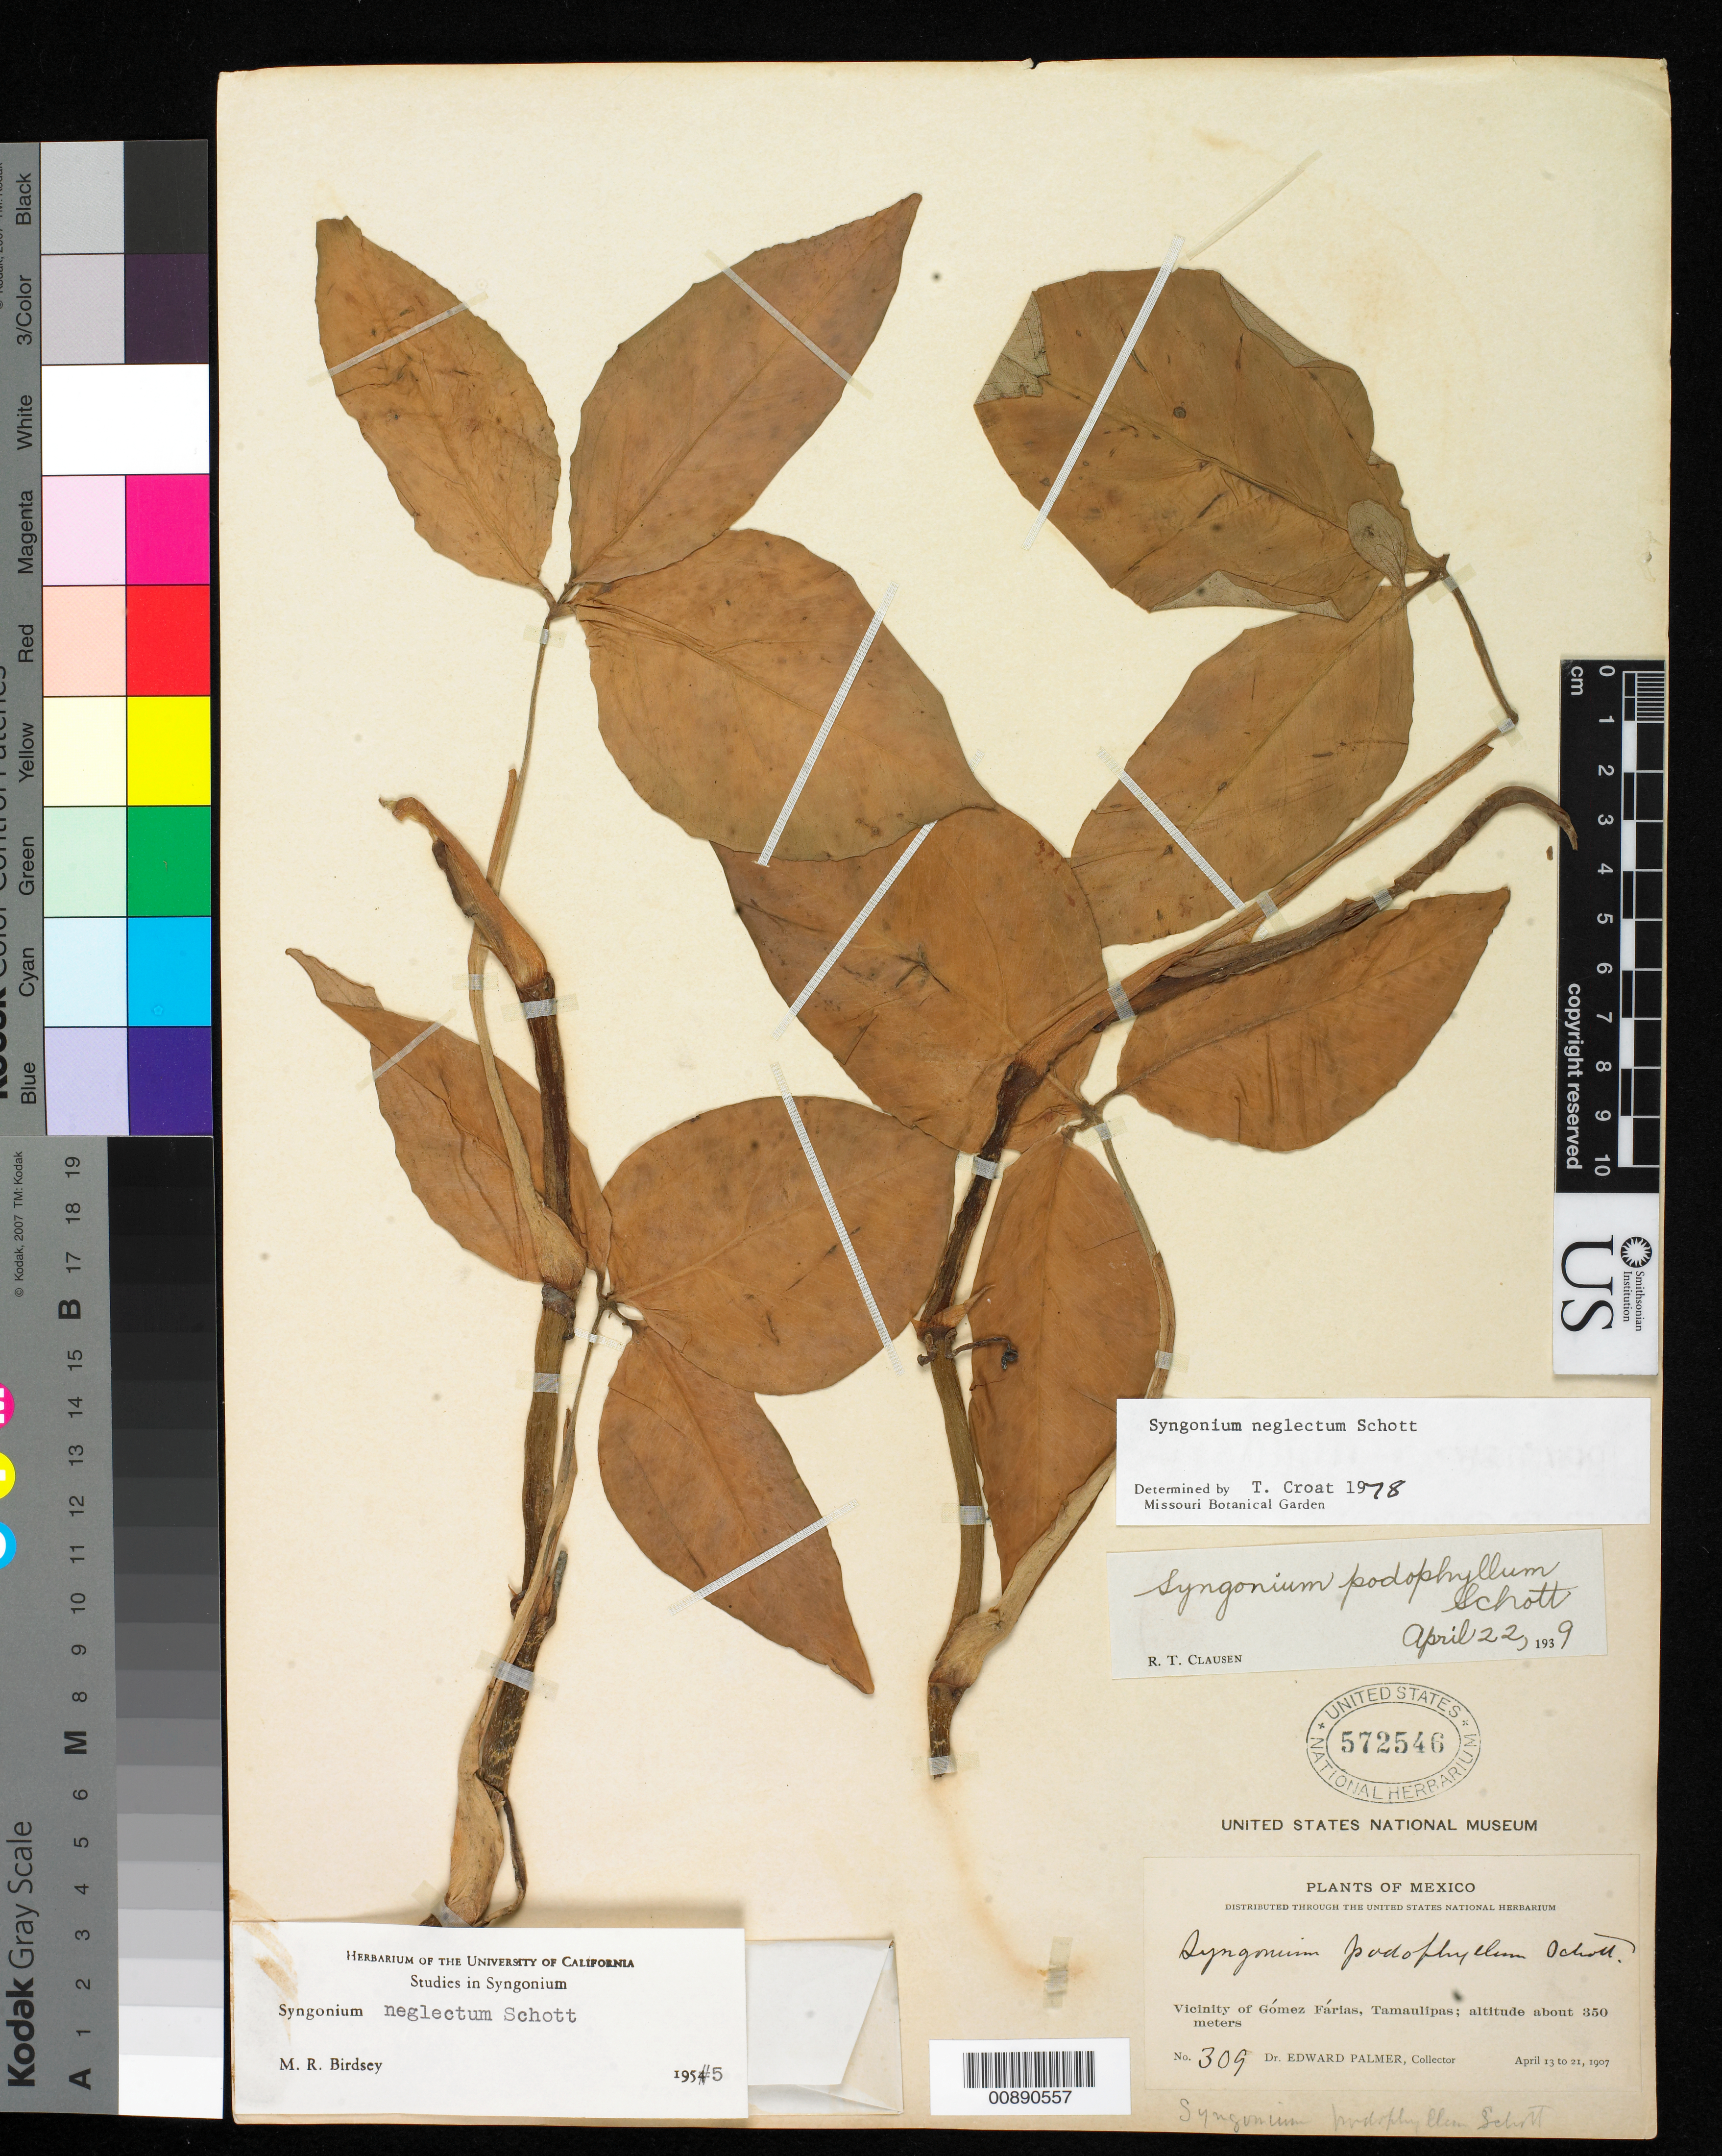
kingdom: Plantae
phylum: Tracheophyta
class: Liliopsida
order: Alismatales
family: Araceae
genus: Syngonium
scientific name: Syngonium neglectum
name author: Schott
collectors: E. Palmer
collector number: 309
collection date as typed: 13 Apr 1907 to 21 Apr 1907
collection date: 1907-04-13/1907-04-21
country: Mexico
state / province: Tamaulipas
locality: Vicinity of Gómez Farias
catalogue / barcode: US 572546